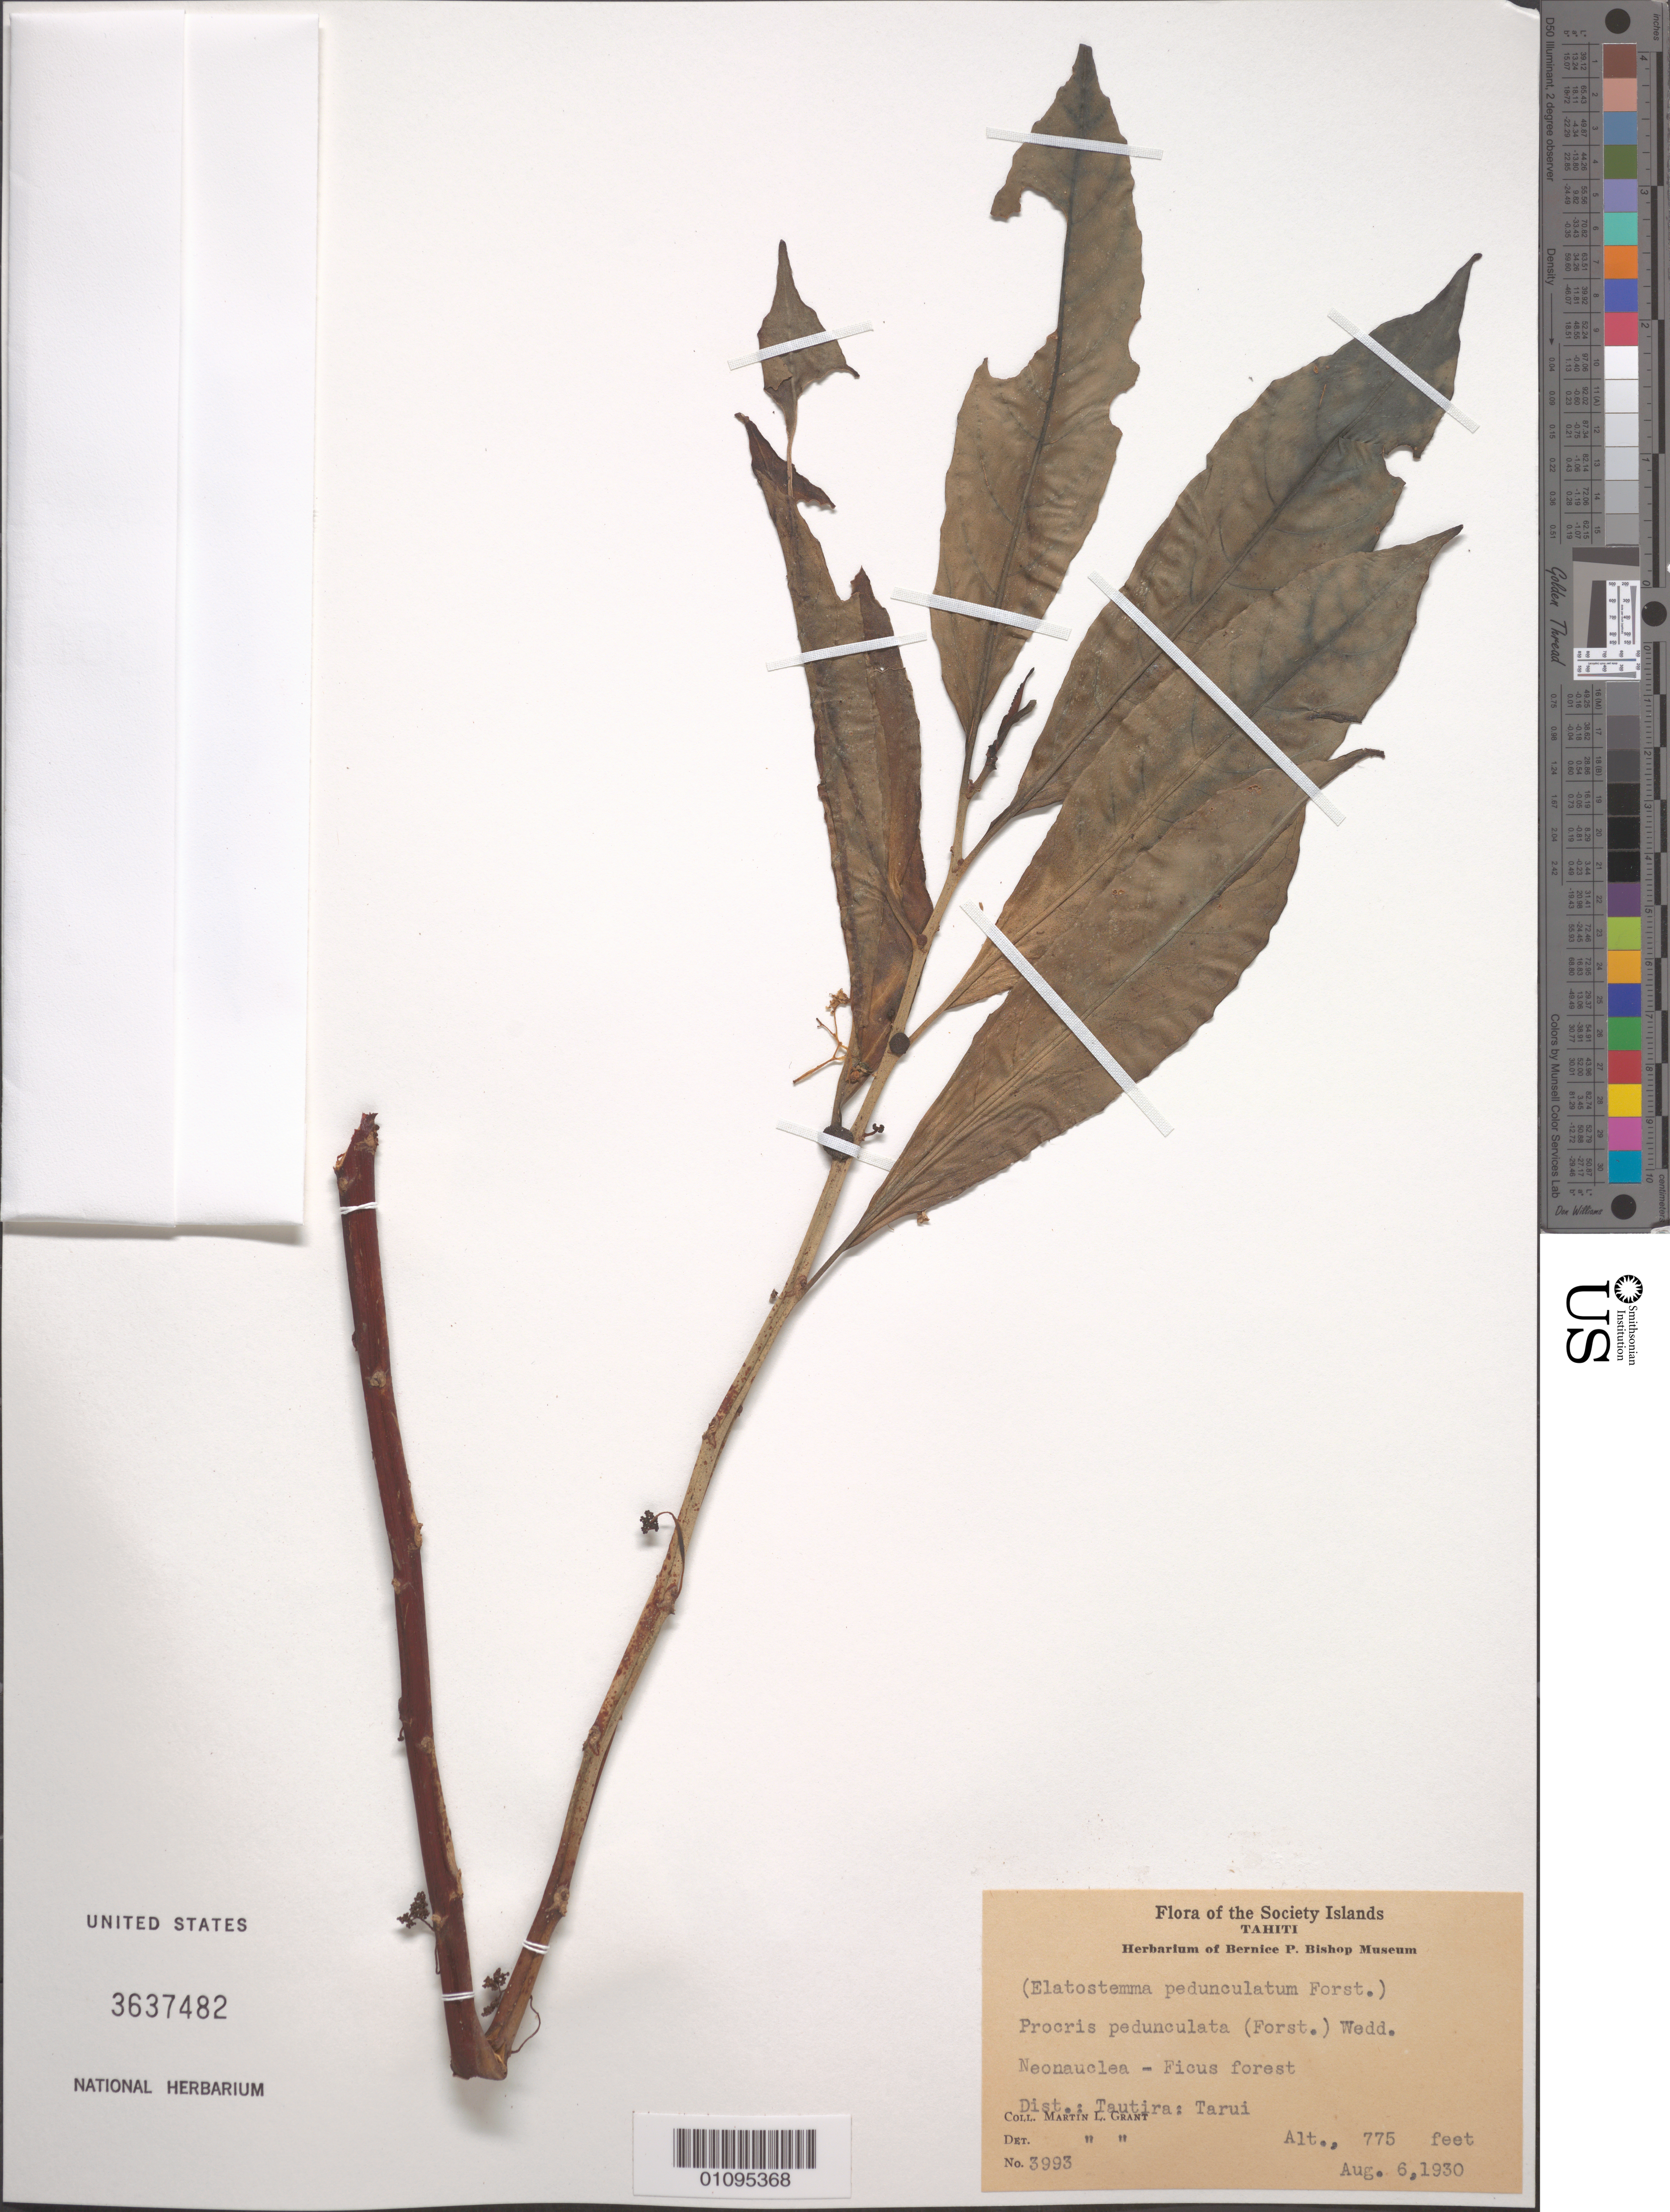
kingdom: Plantae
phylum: Tracheophyta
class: Magnoliopsida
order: Rosales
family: Urticaceae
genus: Procris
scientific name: Procris pedunculata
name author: (J.R. Forst. & G. Forst.) Wedd.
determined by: Grant, M. L.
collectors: M. L. Grant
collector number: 3993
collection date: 1930-08-06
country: French Polynesia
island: Tahiti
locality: Tarui, Distr. Tautira, Tahiti.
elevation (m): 236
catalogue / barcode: US 3637482